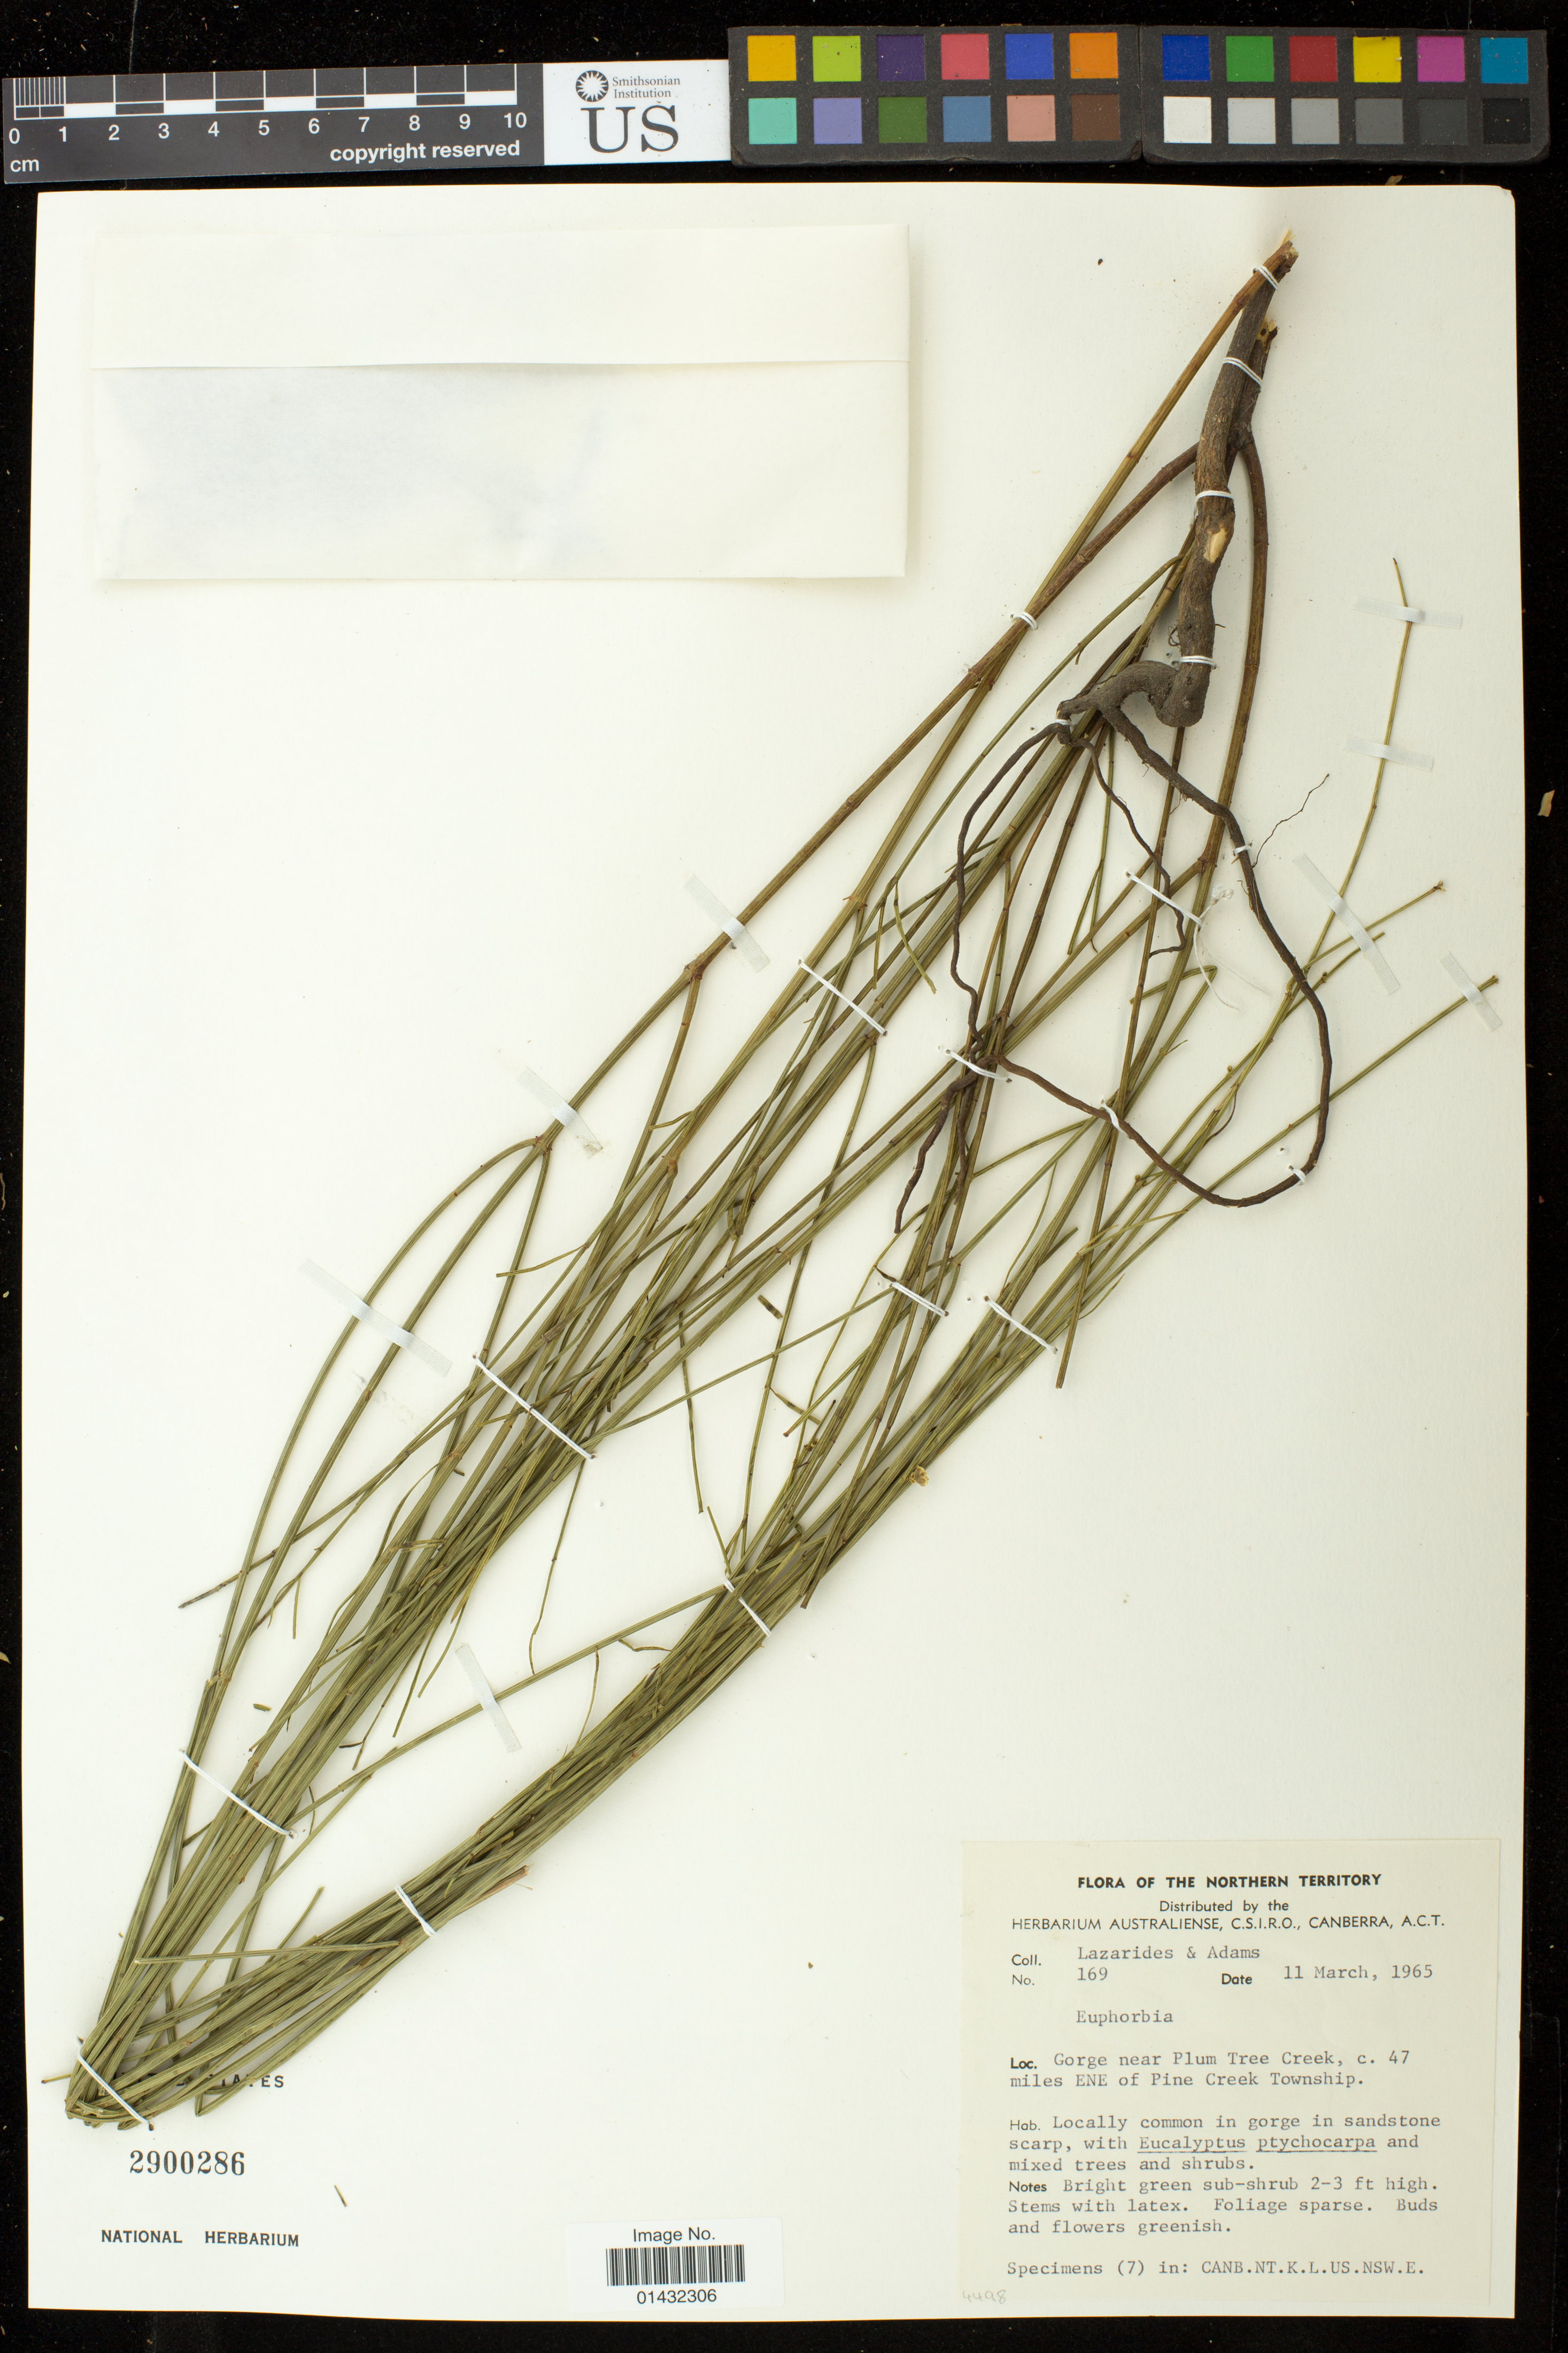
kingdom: Plantae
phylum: Tracheophyta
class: Magnoliopsida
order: Malpighiales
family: Euphorbiaceae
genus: Euphorbia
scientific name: Euphorbia sp.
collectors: M. Lazarides & Adams, --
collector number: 169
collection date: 1965-03-11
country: Australia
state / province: Northern Territory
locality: Gorge near Plum Tree Creek, c. 47 miles ENE of Pine Creek Township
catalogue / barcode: US 2900286